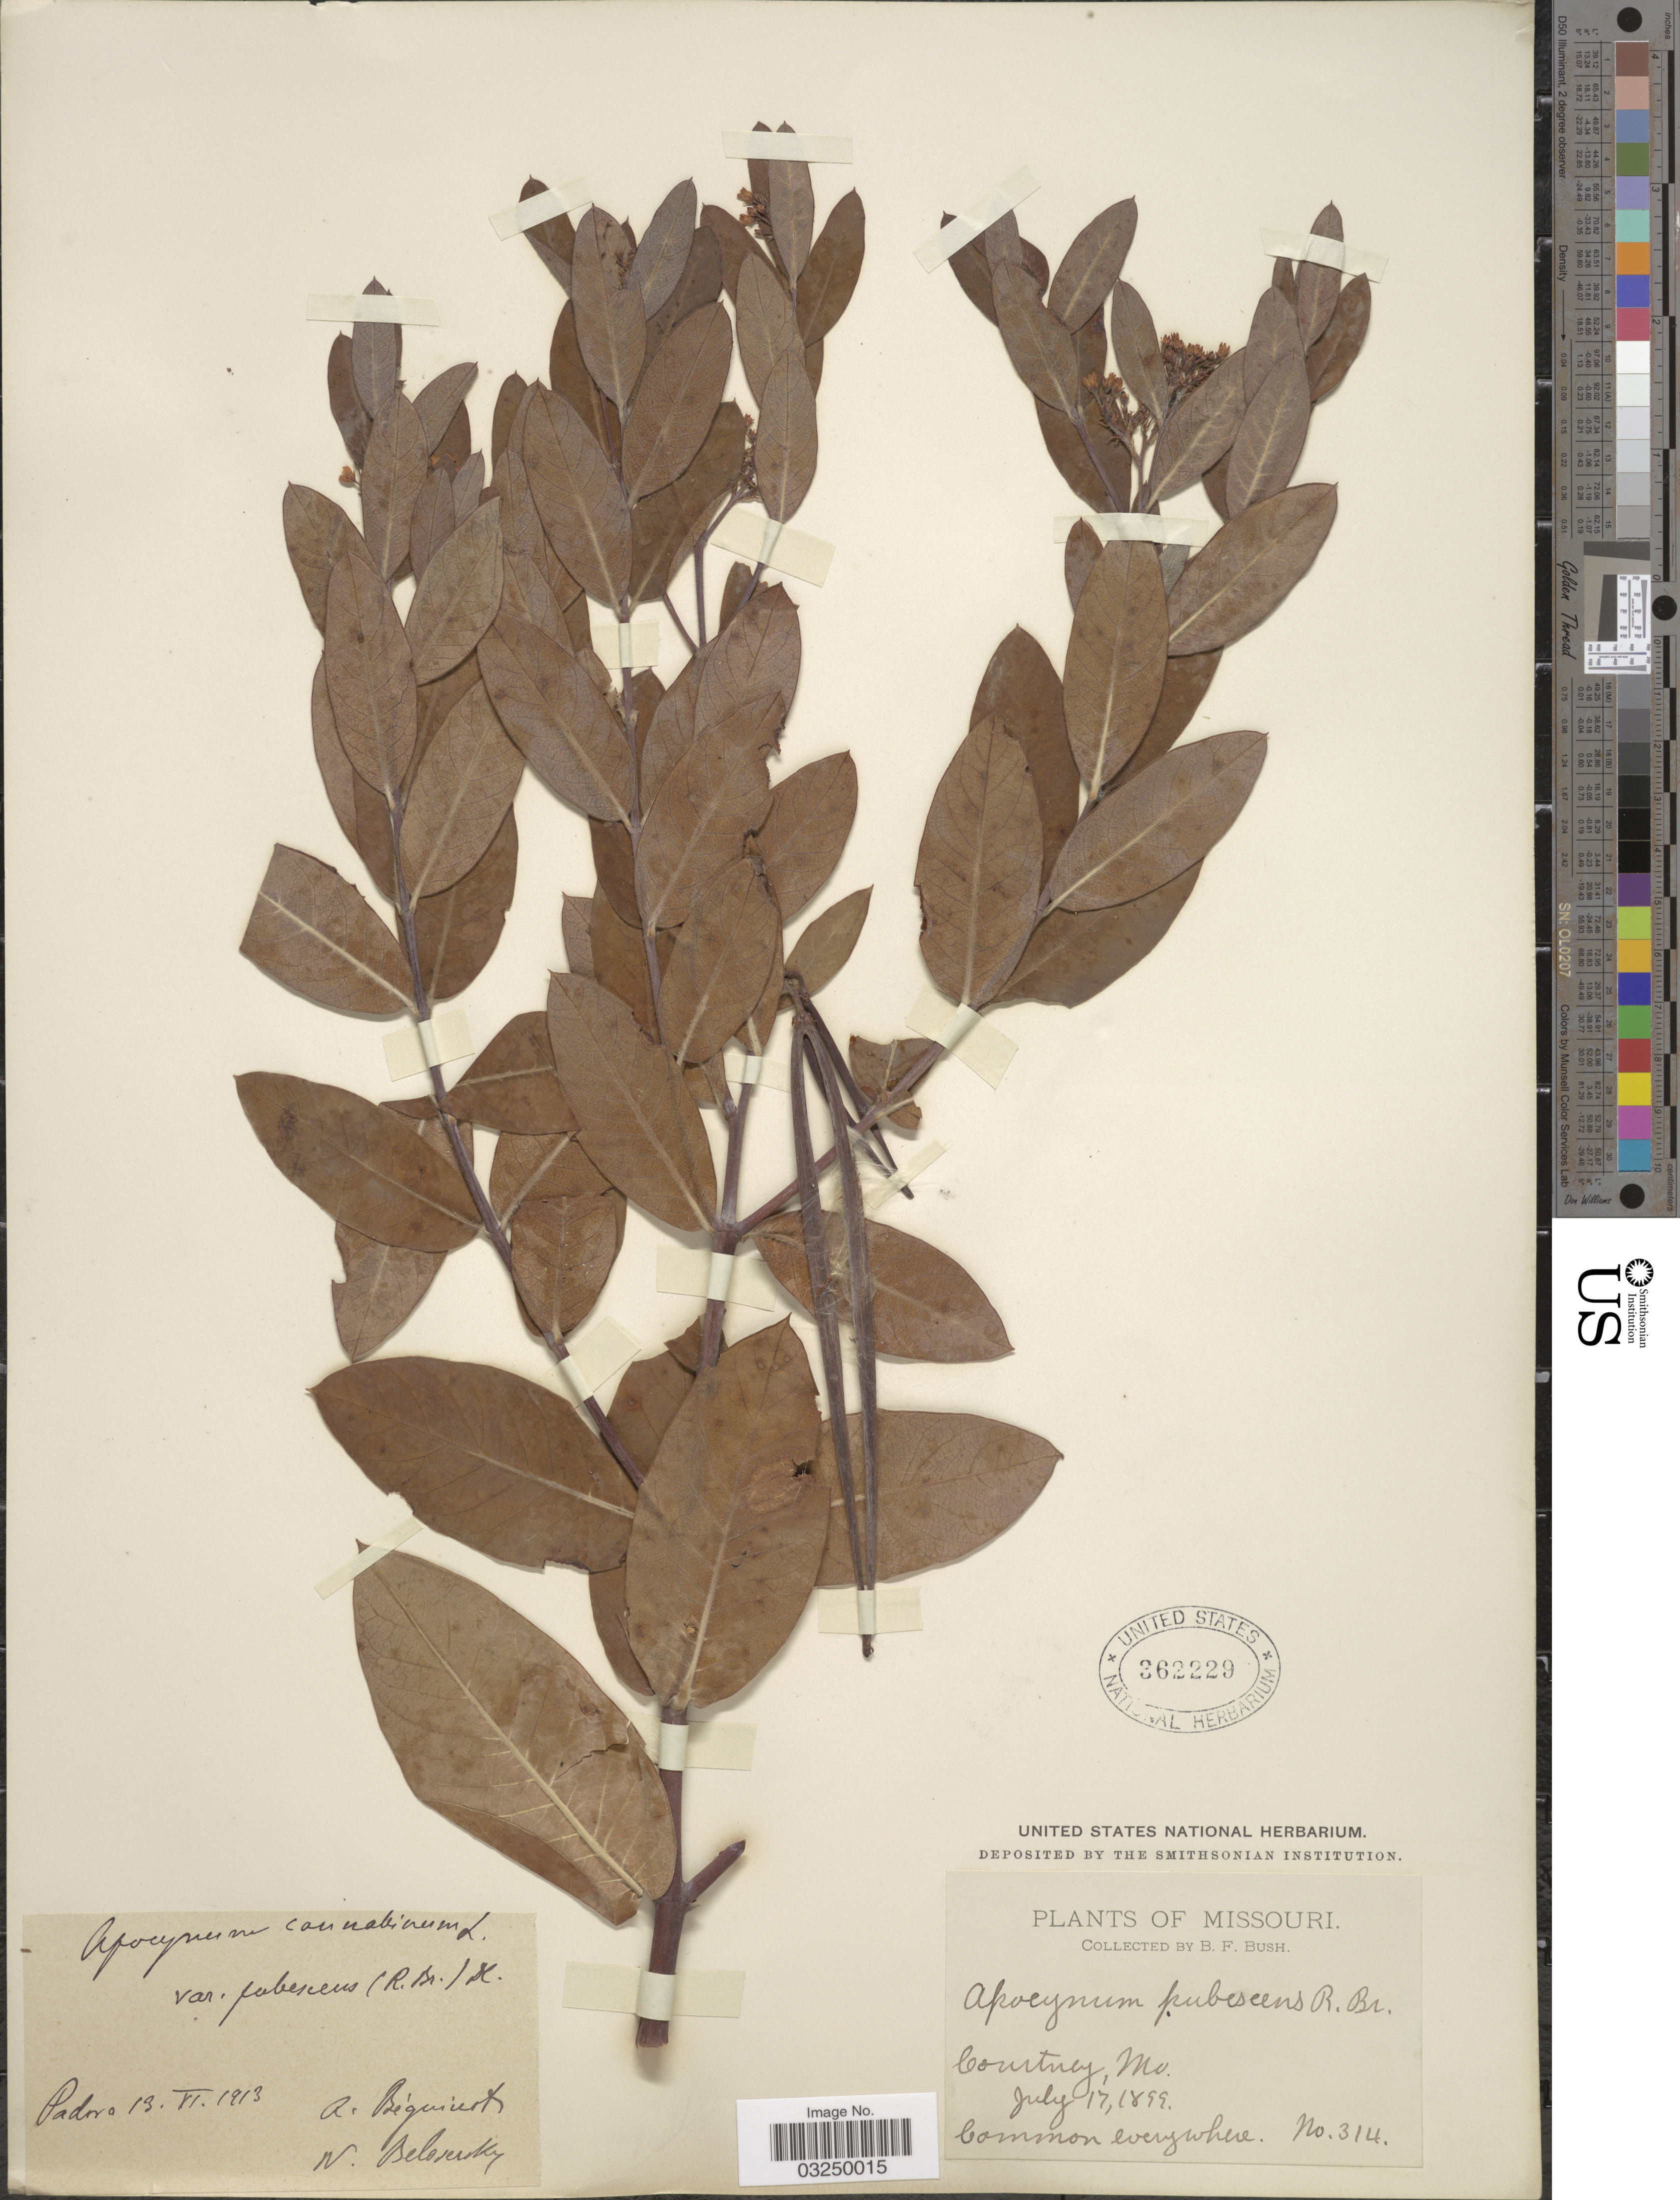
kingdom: Plantae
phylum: Tracheophyta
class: Magnoliopsida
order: Gentianales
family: Apocynaceae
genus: Apocynum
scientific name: Apocynum pubescens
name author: Mitch. ex R. Br.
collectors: B. F. Bush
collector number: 314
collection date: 1899-07-17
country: United States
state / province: Missouri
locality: Courtney, Mo.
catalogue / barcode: US 362229